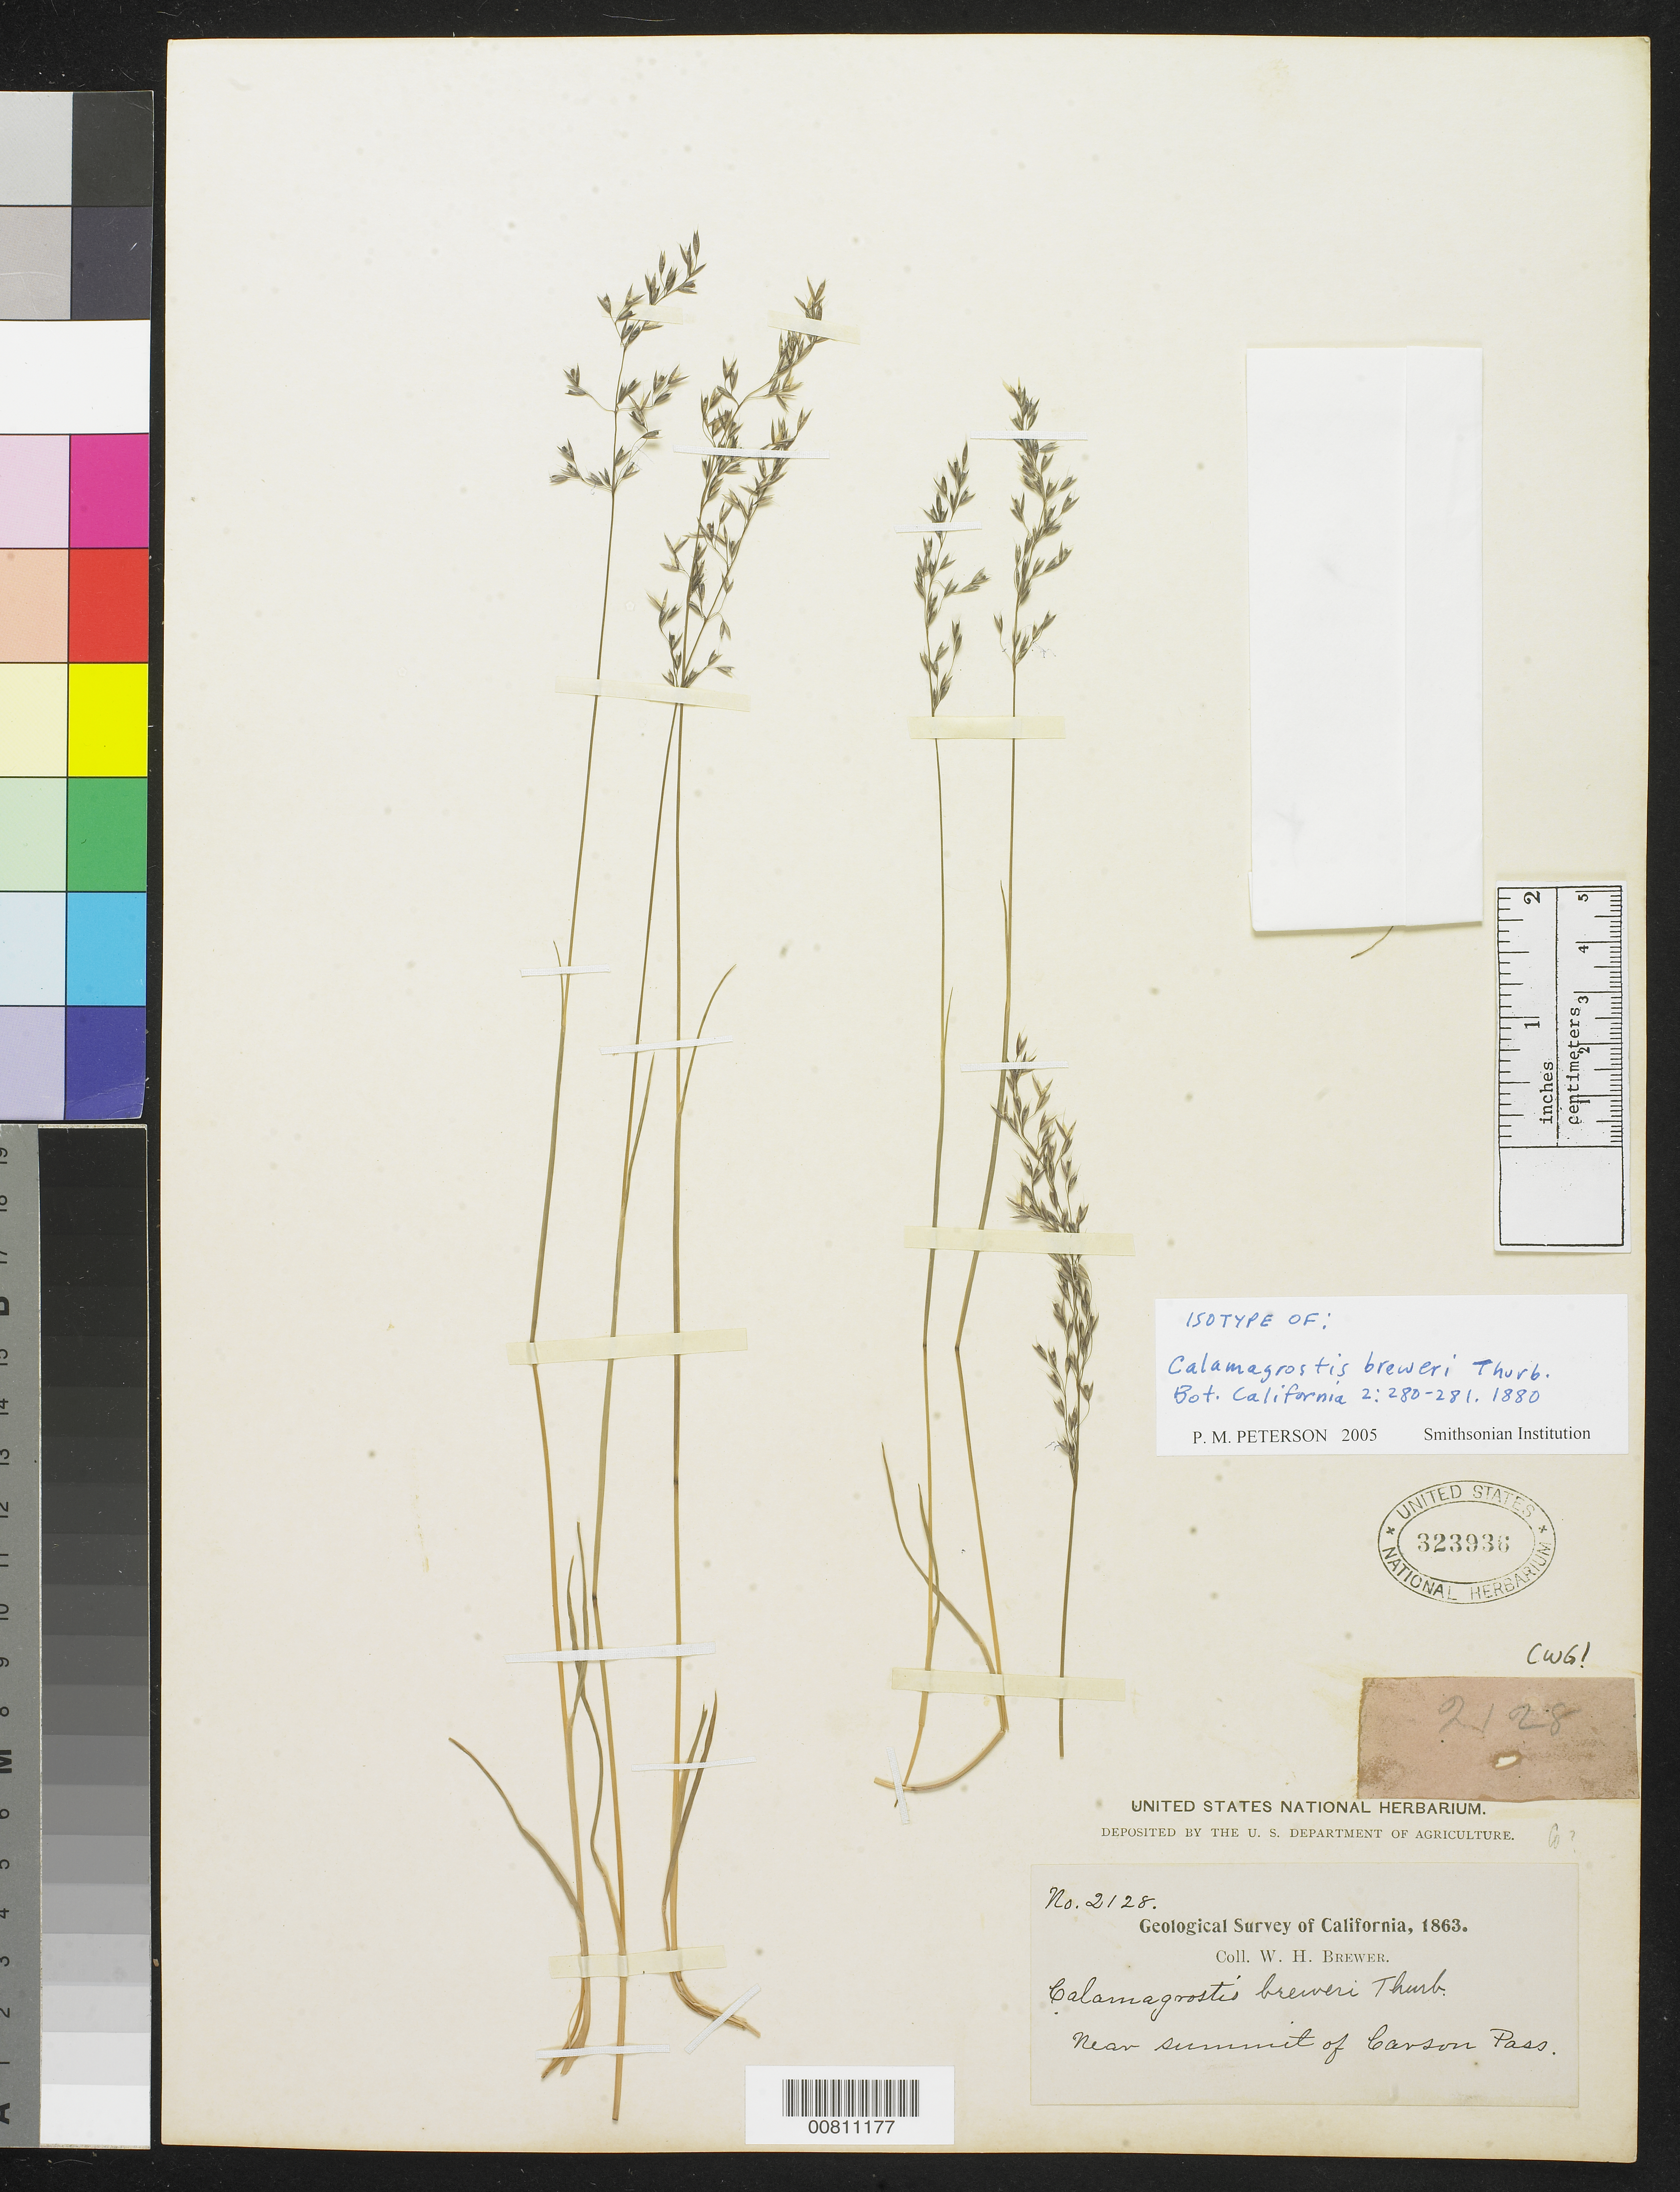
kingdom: Plantae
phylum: Tracheophyta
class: Liliopsida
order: Poales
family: Poaceae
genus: Calamagrostis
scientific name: Calamagrostis breweri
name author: Thurb.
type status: Isotype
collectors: W. H. Brewer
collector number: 2128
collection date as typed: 1863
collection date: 1863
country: United States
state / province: California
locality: Near summit of Carson Pass.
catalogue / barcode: US 323936